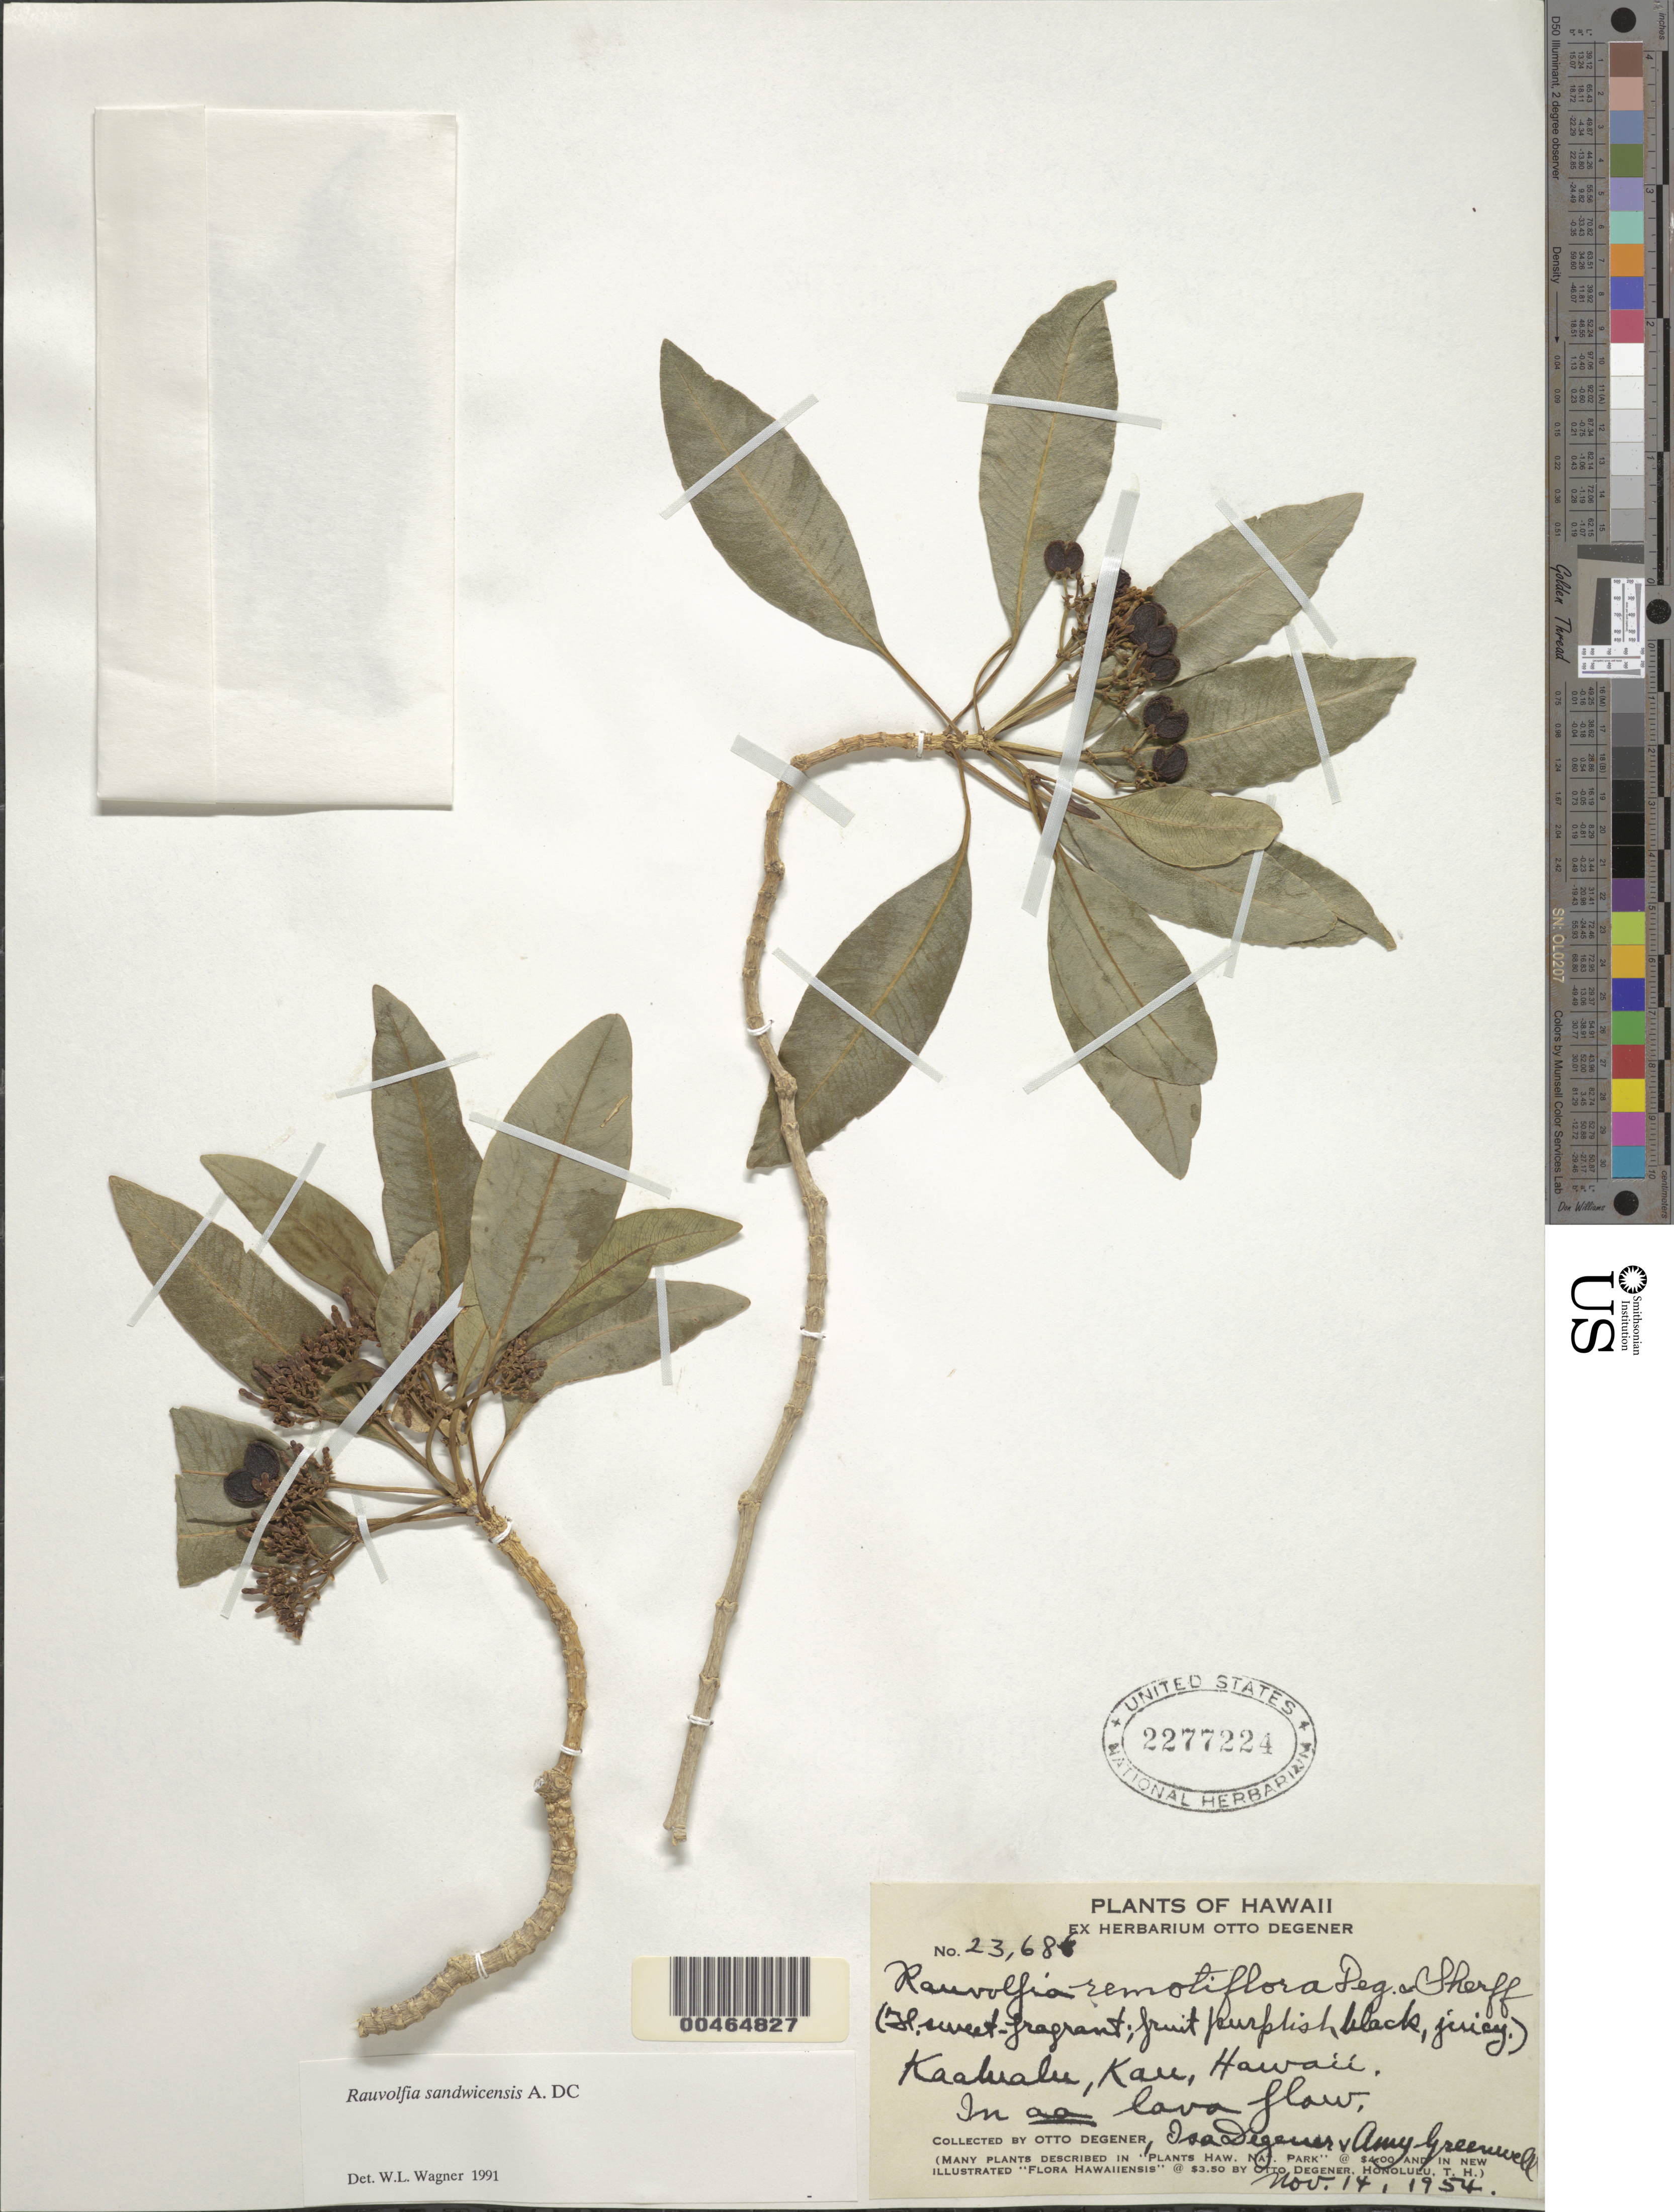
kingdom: Plantae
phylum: Tracheophyta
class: Magnoliopsida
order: Gentianales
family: Apocynaceae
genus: Rauvolfia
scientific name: Rauvolfia sandwicensis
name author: A. DC.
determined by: Wagner, W. L., (BOT), Smithsonian Institution - National Museum of Natural History (UNITED STATES)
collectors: O. Degener, I. Degener & A. B. Greenwell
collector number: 23686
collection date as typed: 14 Nov 1954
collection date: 1954-11-14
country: United States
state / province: Hawaii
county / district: Hawaii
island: Hawaii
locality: Kaalualu, Kau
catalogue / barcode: US 2277224